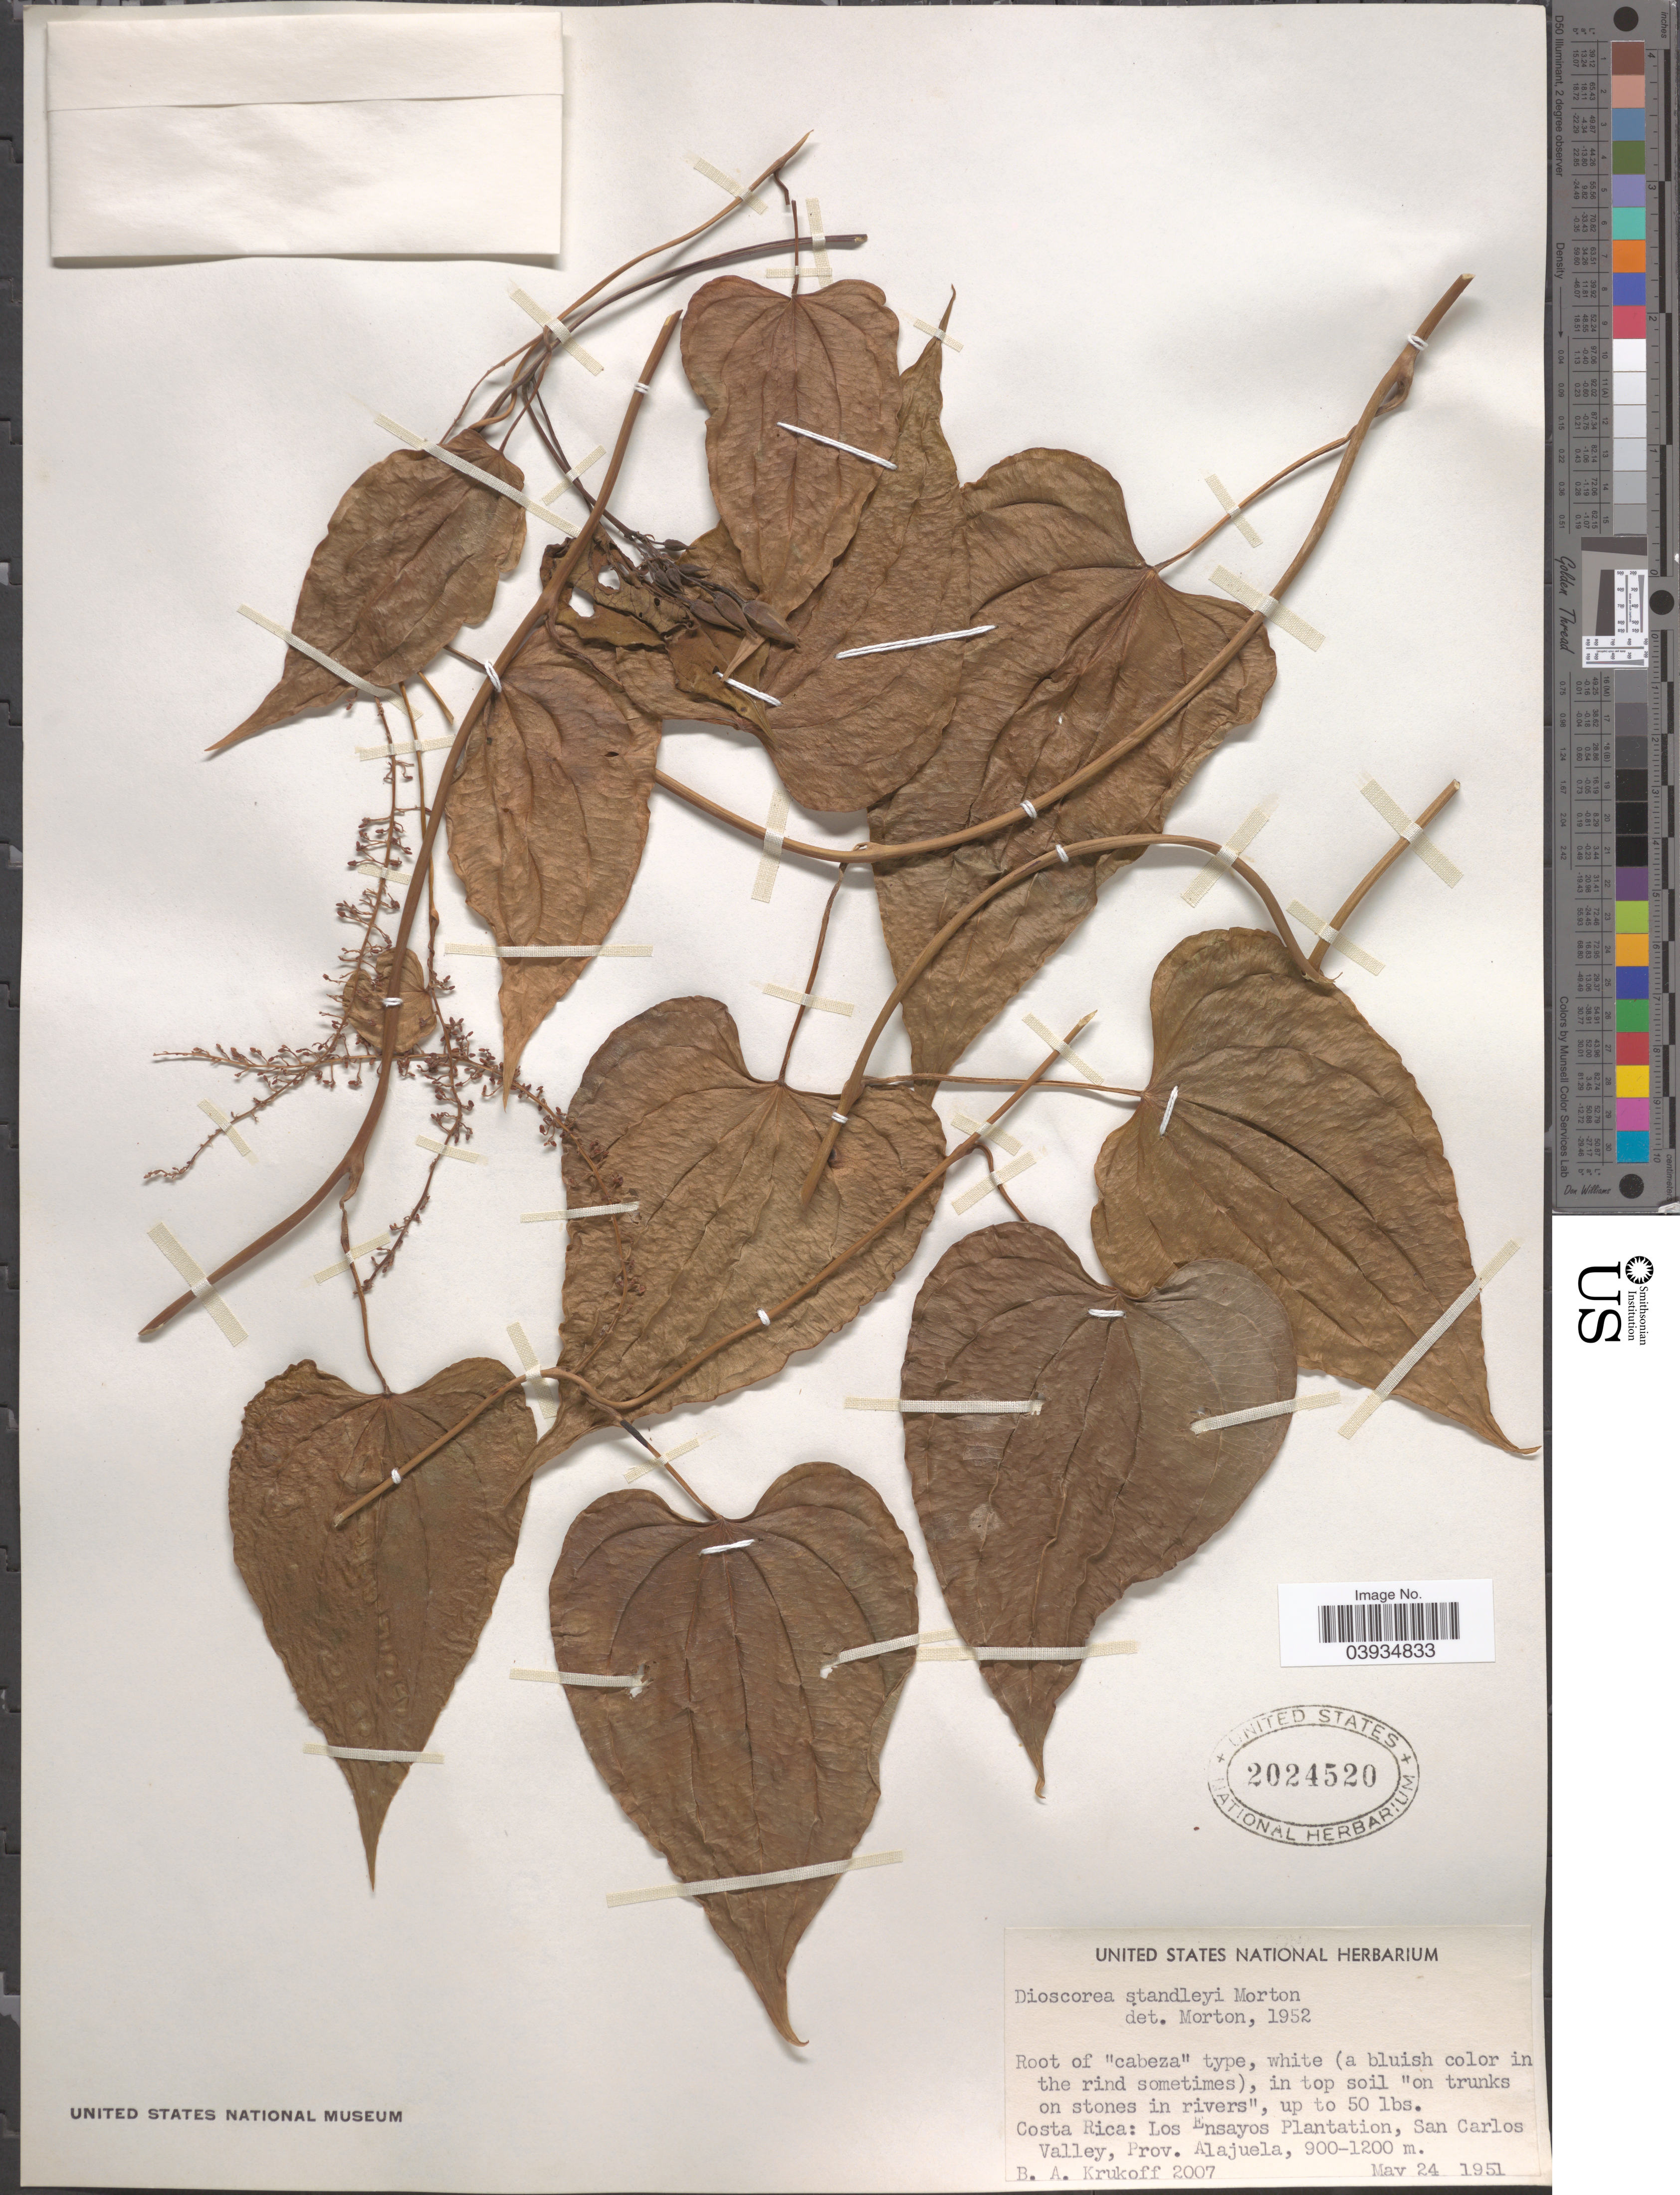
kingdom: Plantae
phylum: Tracheophyta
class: Liliopsida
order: Dioscoreales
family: Dioscoreaceae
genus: Dioscorea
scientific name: Dioscorea standleyi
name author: C.V. Morton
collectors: B. A. Krukoff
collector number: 2007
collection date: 1951-05-24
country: Costa Rica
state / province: Alajuela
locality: Los Ensayos Plantation, San Carlos Valley.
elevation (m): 900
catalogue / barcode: US 2024520